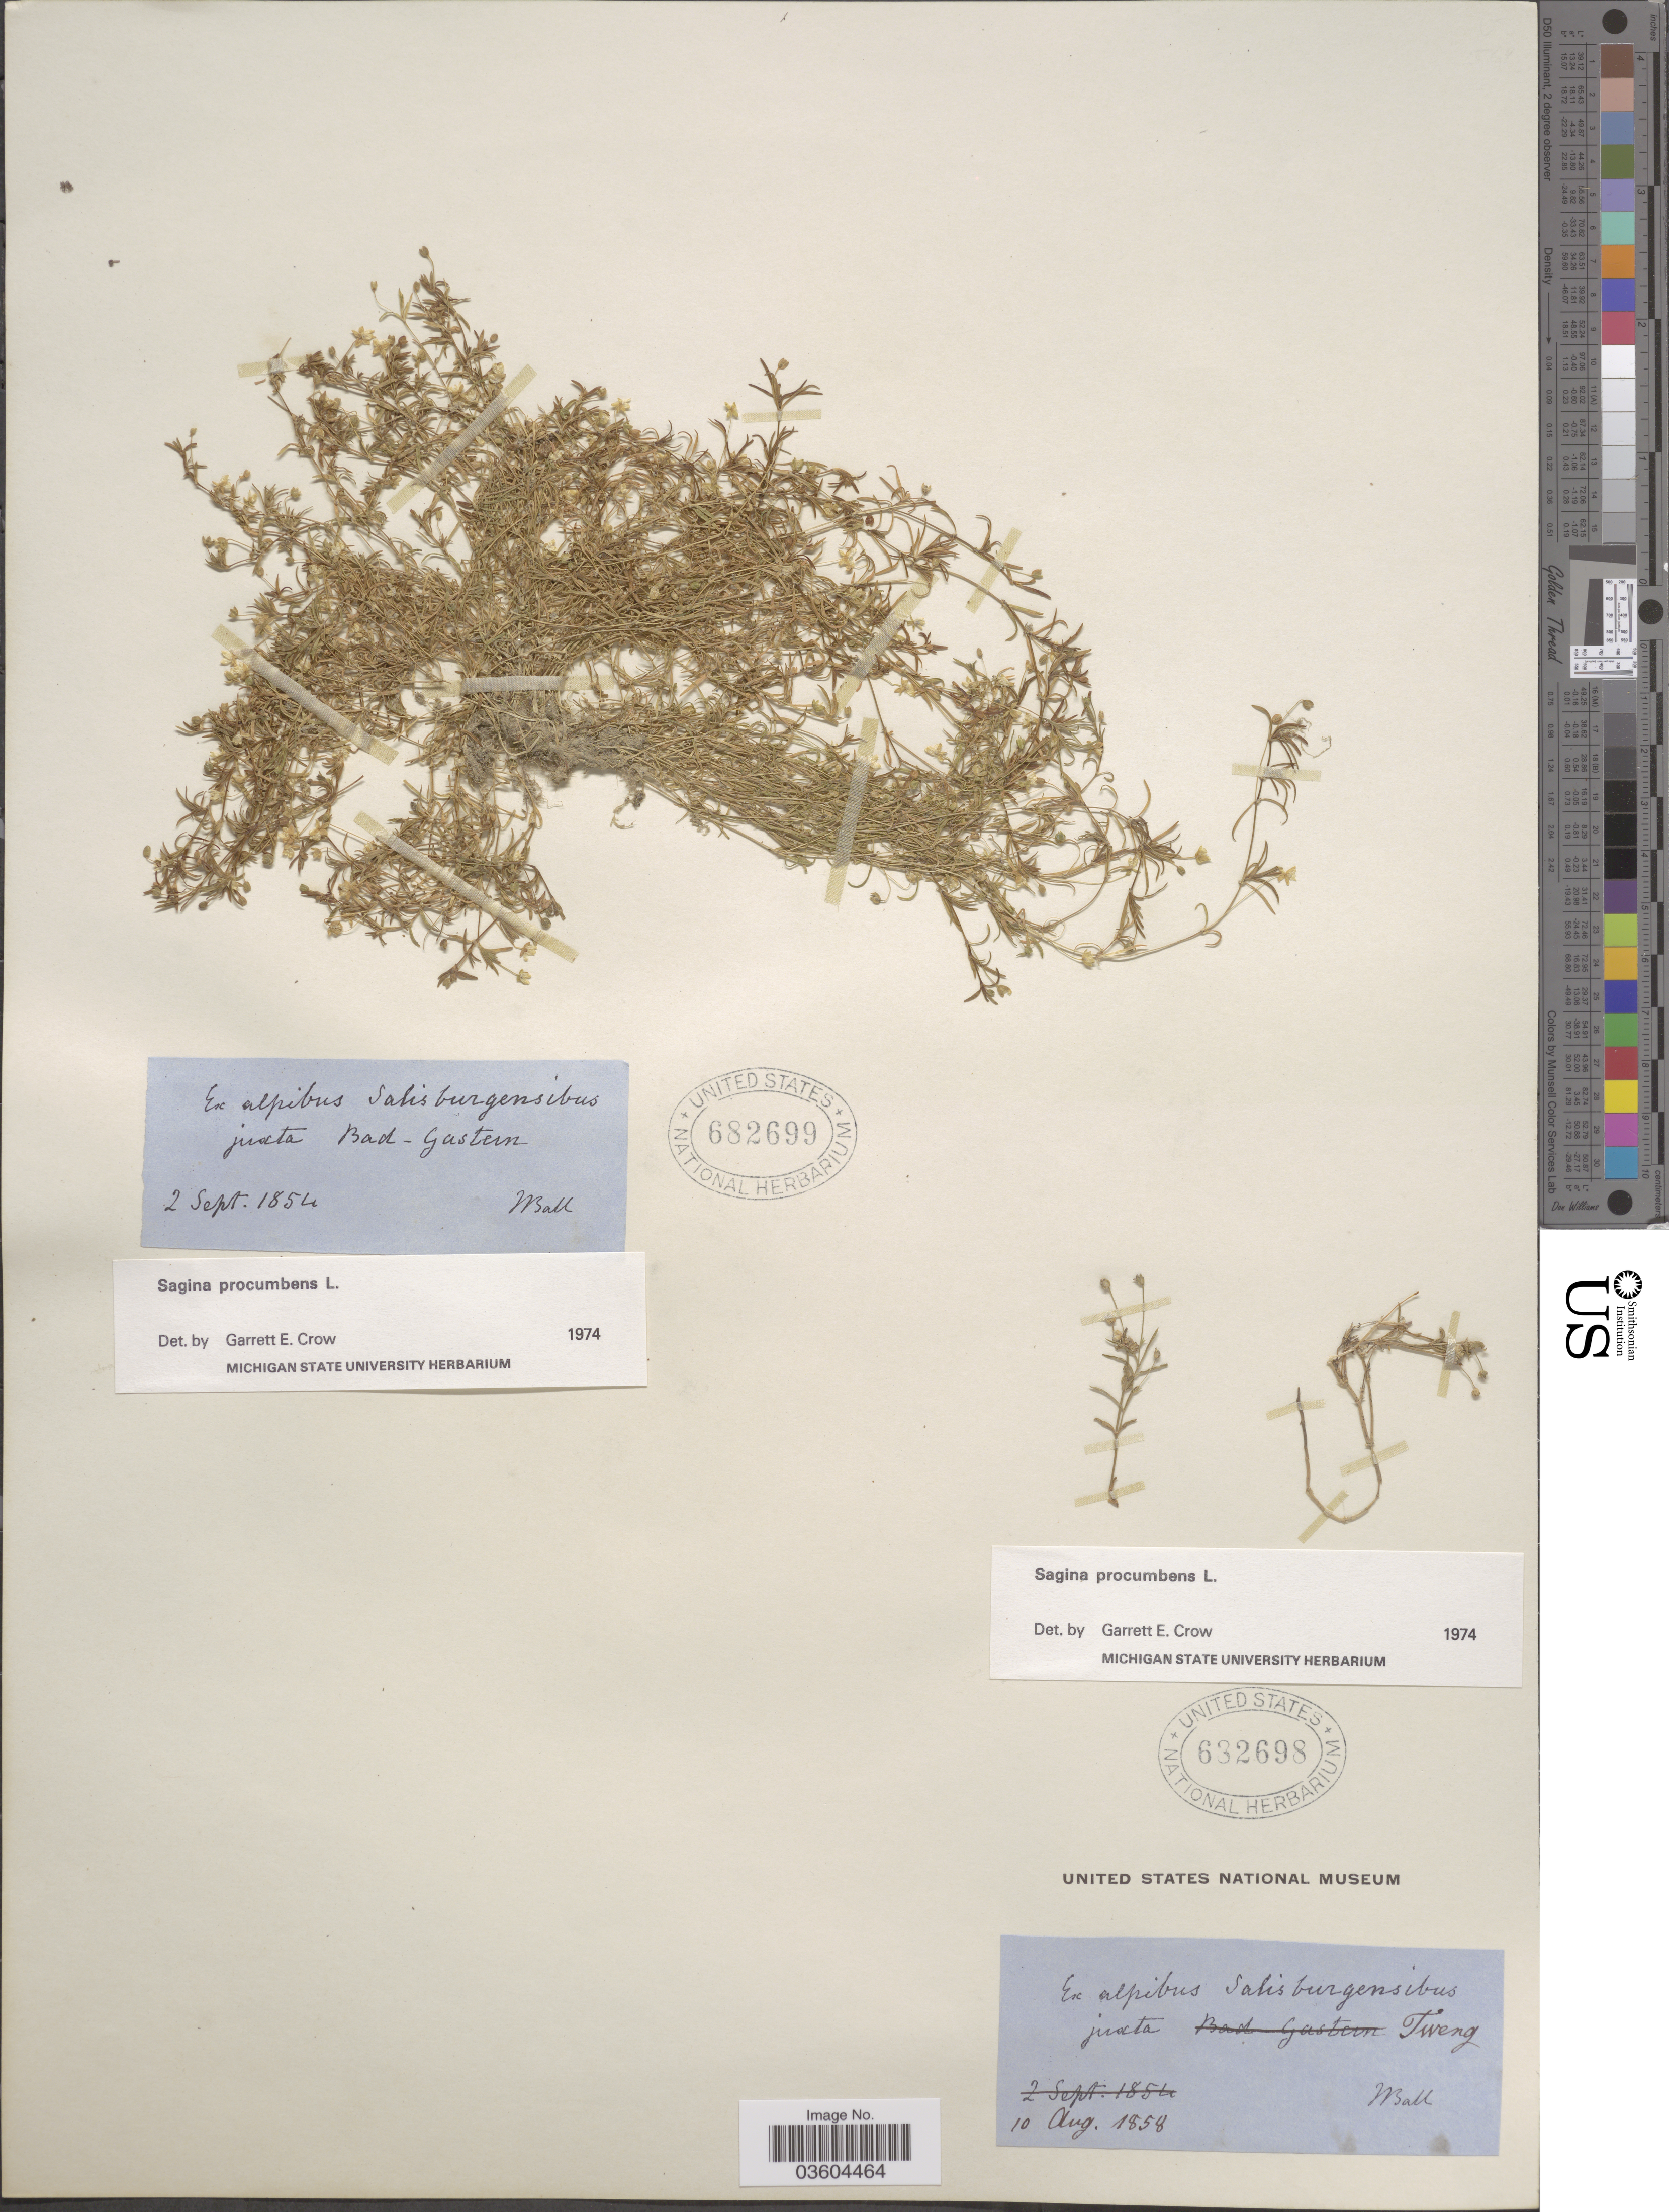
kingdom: Plantae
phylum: Tracheophyta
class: Magnoliopsida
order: Caryophyllales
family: Caryophyllaceae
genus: Sagina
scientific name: Sagina procumbens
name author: L.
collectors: J. Ball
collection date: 1854-09-02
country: Austria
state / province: Salzburg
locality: Ex alpibus Salisburgensibus juxta Bad-Gastern.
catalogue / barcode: US 682699-2